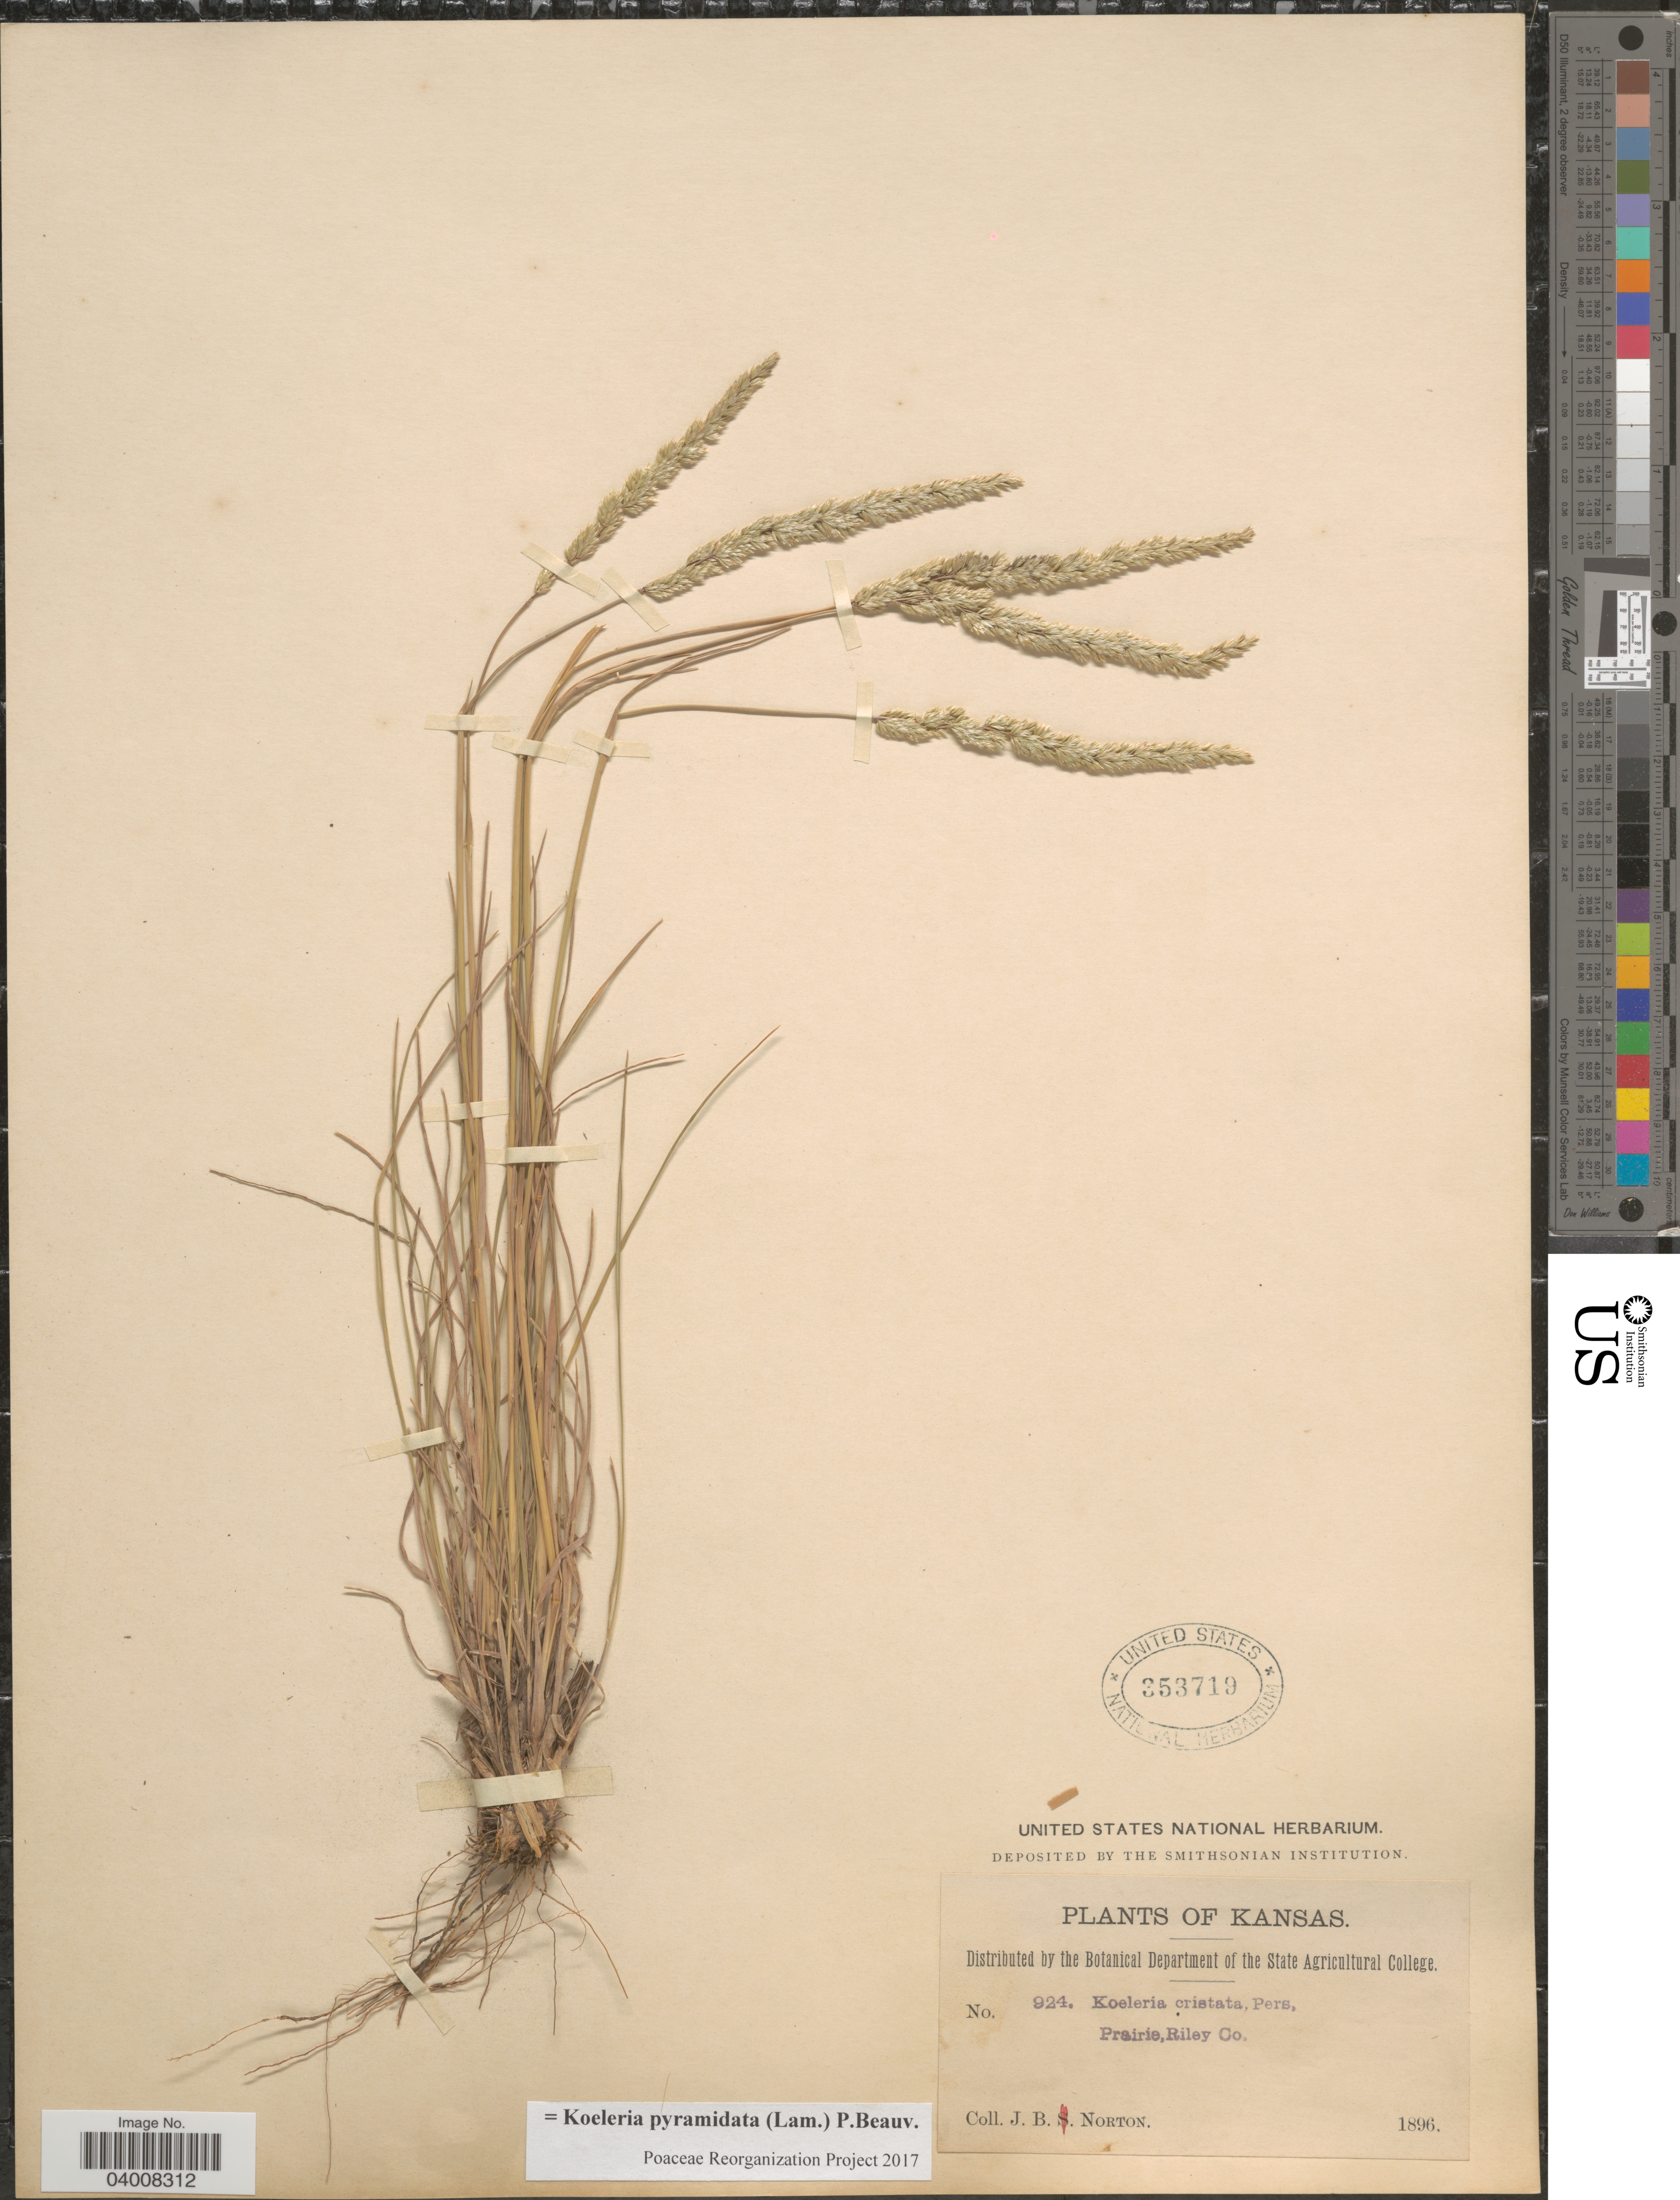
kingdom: Plantae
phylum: Tracheophyta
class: Liliopsida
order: Poales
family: Poaceae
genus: Koeleria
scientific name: Koeleria pyramidata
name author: (Lam.) P. Beauv.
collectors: J. B. Norton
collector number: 924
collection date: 1896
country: United States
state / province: Kansas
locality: Prairie, Riley Co.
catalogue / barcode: US 353719